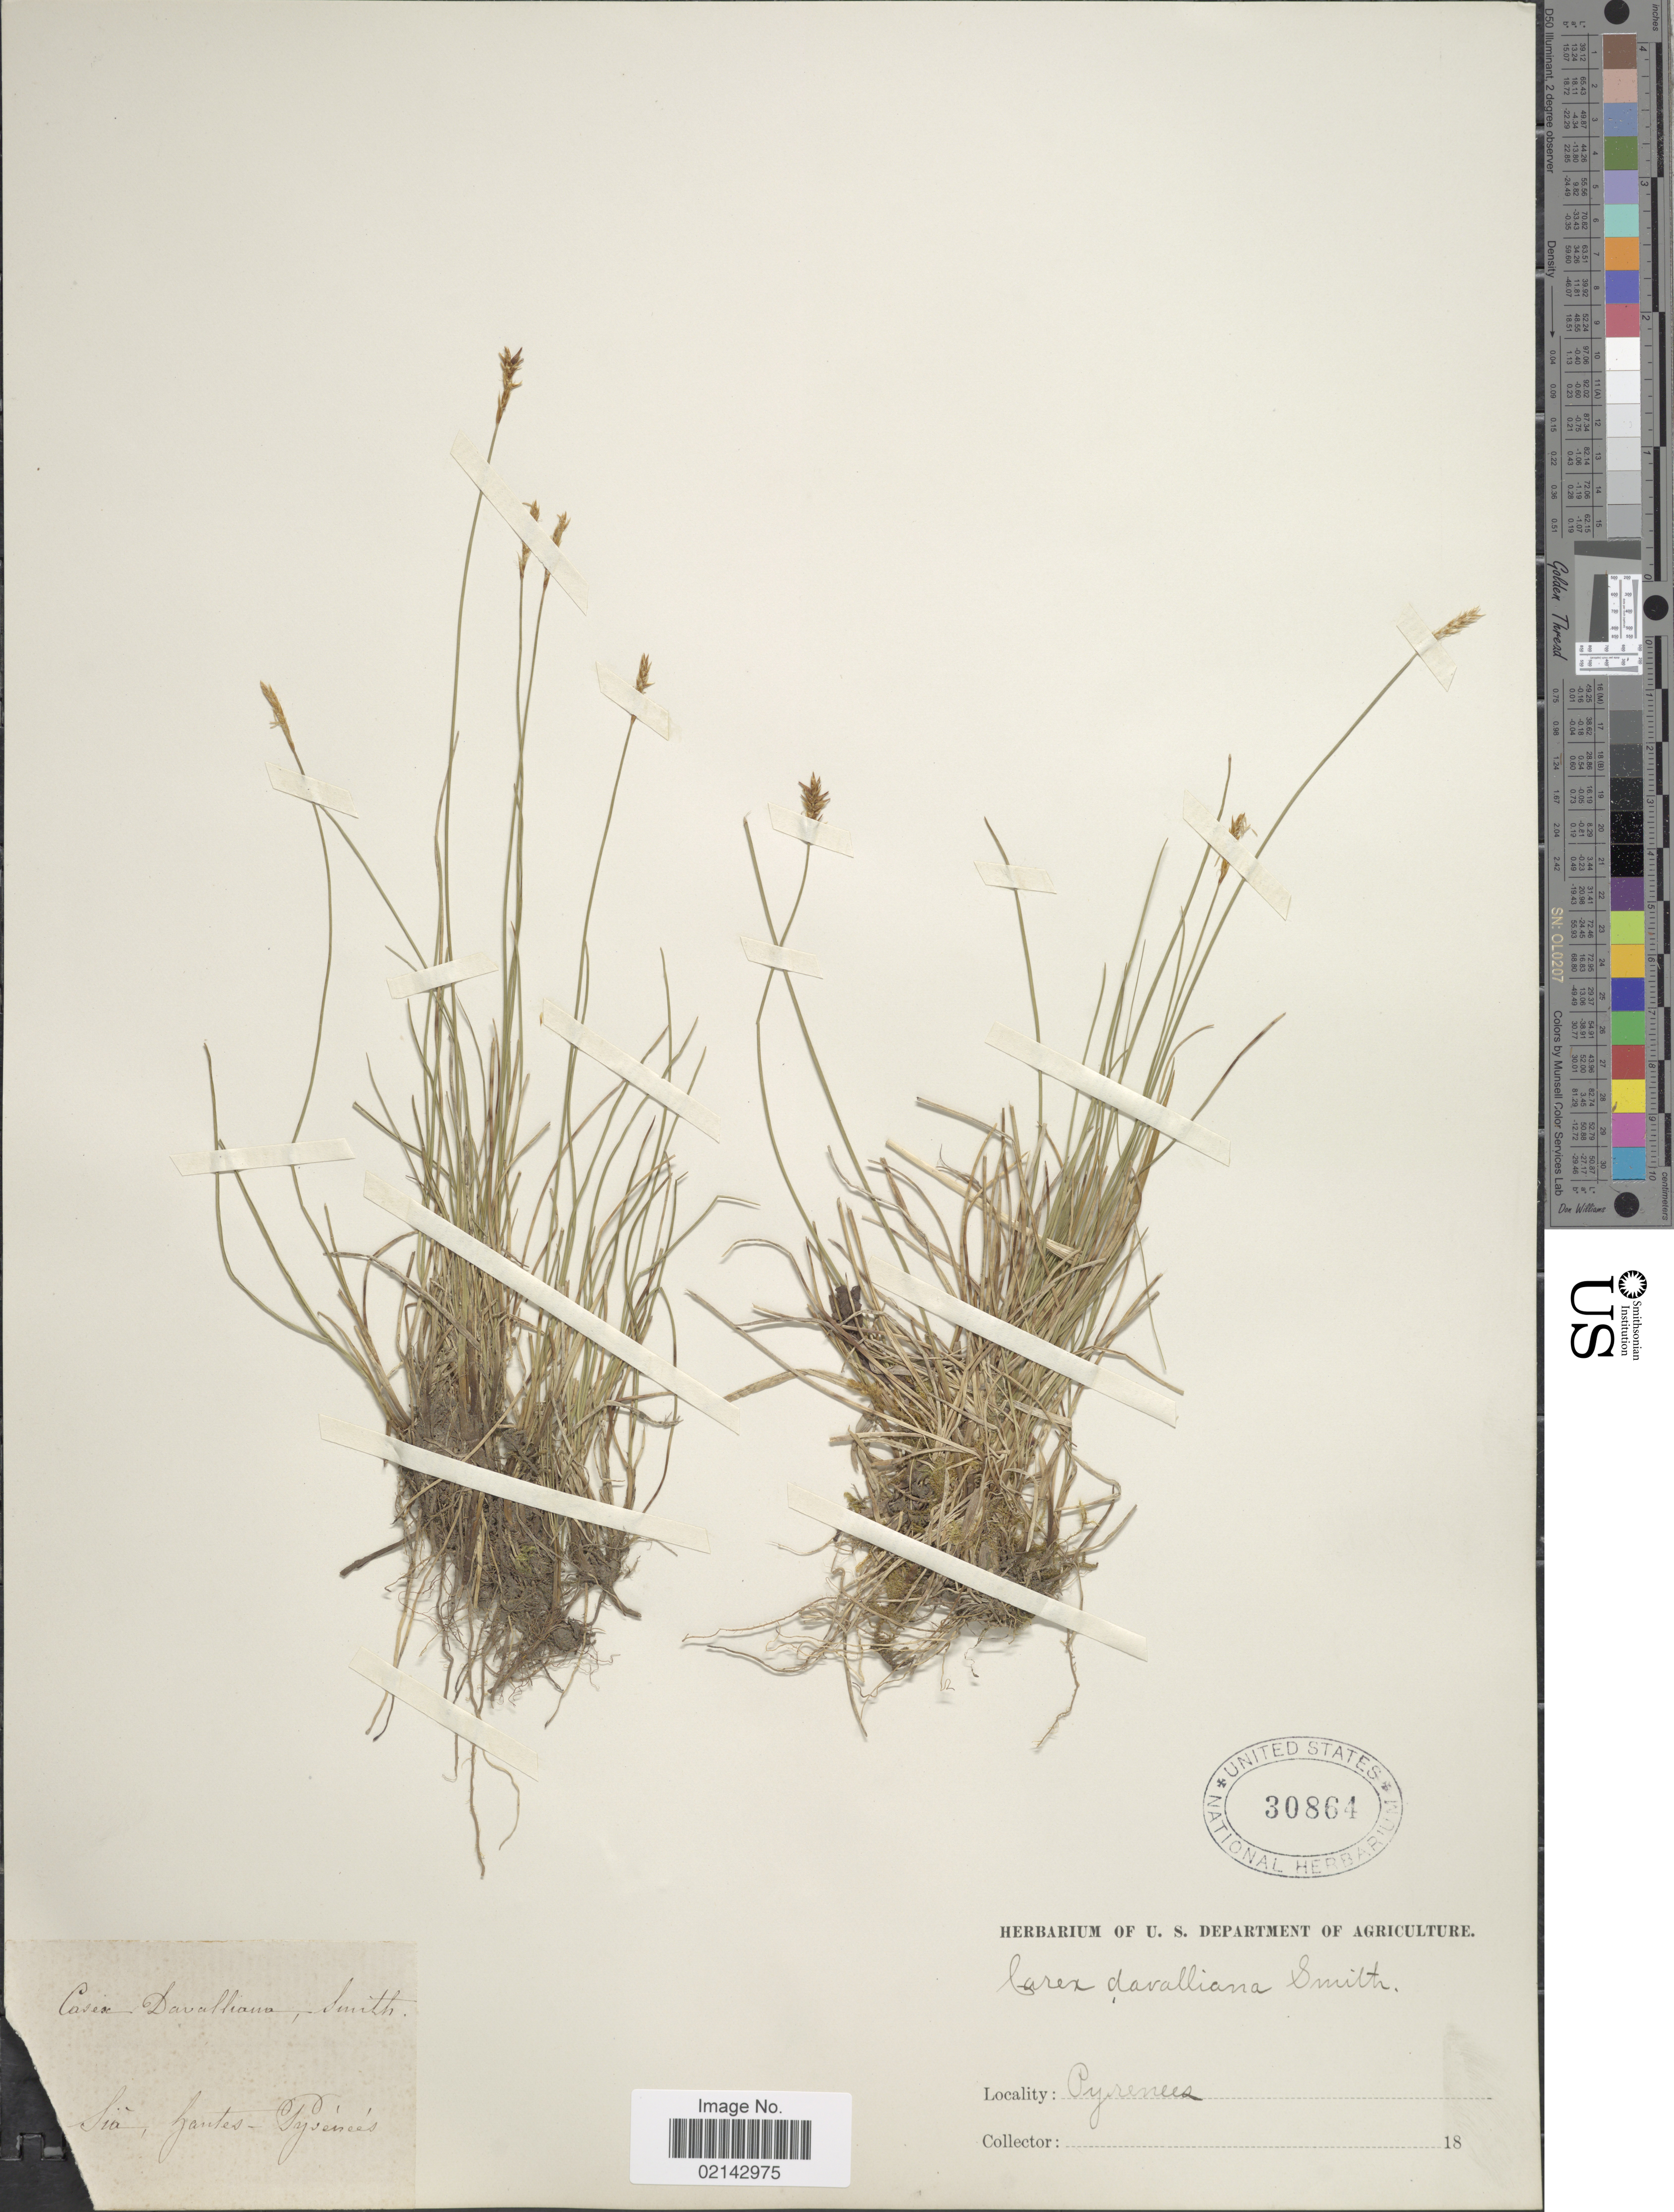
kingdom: Plantae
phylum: Tracheophyta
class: Liliopsida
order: Poales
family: Cyperaceae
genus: Carex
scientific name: Carex davalliana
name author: Sm.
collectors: Facchini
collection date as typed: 18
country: France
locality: Pyrenees, Sia, Gantes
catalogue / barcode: US 30864